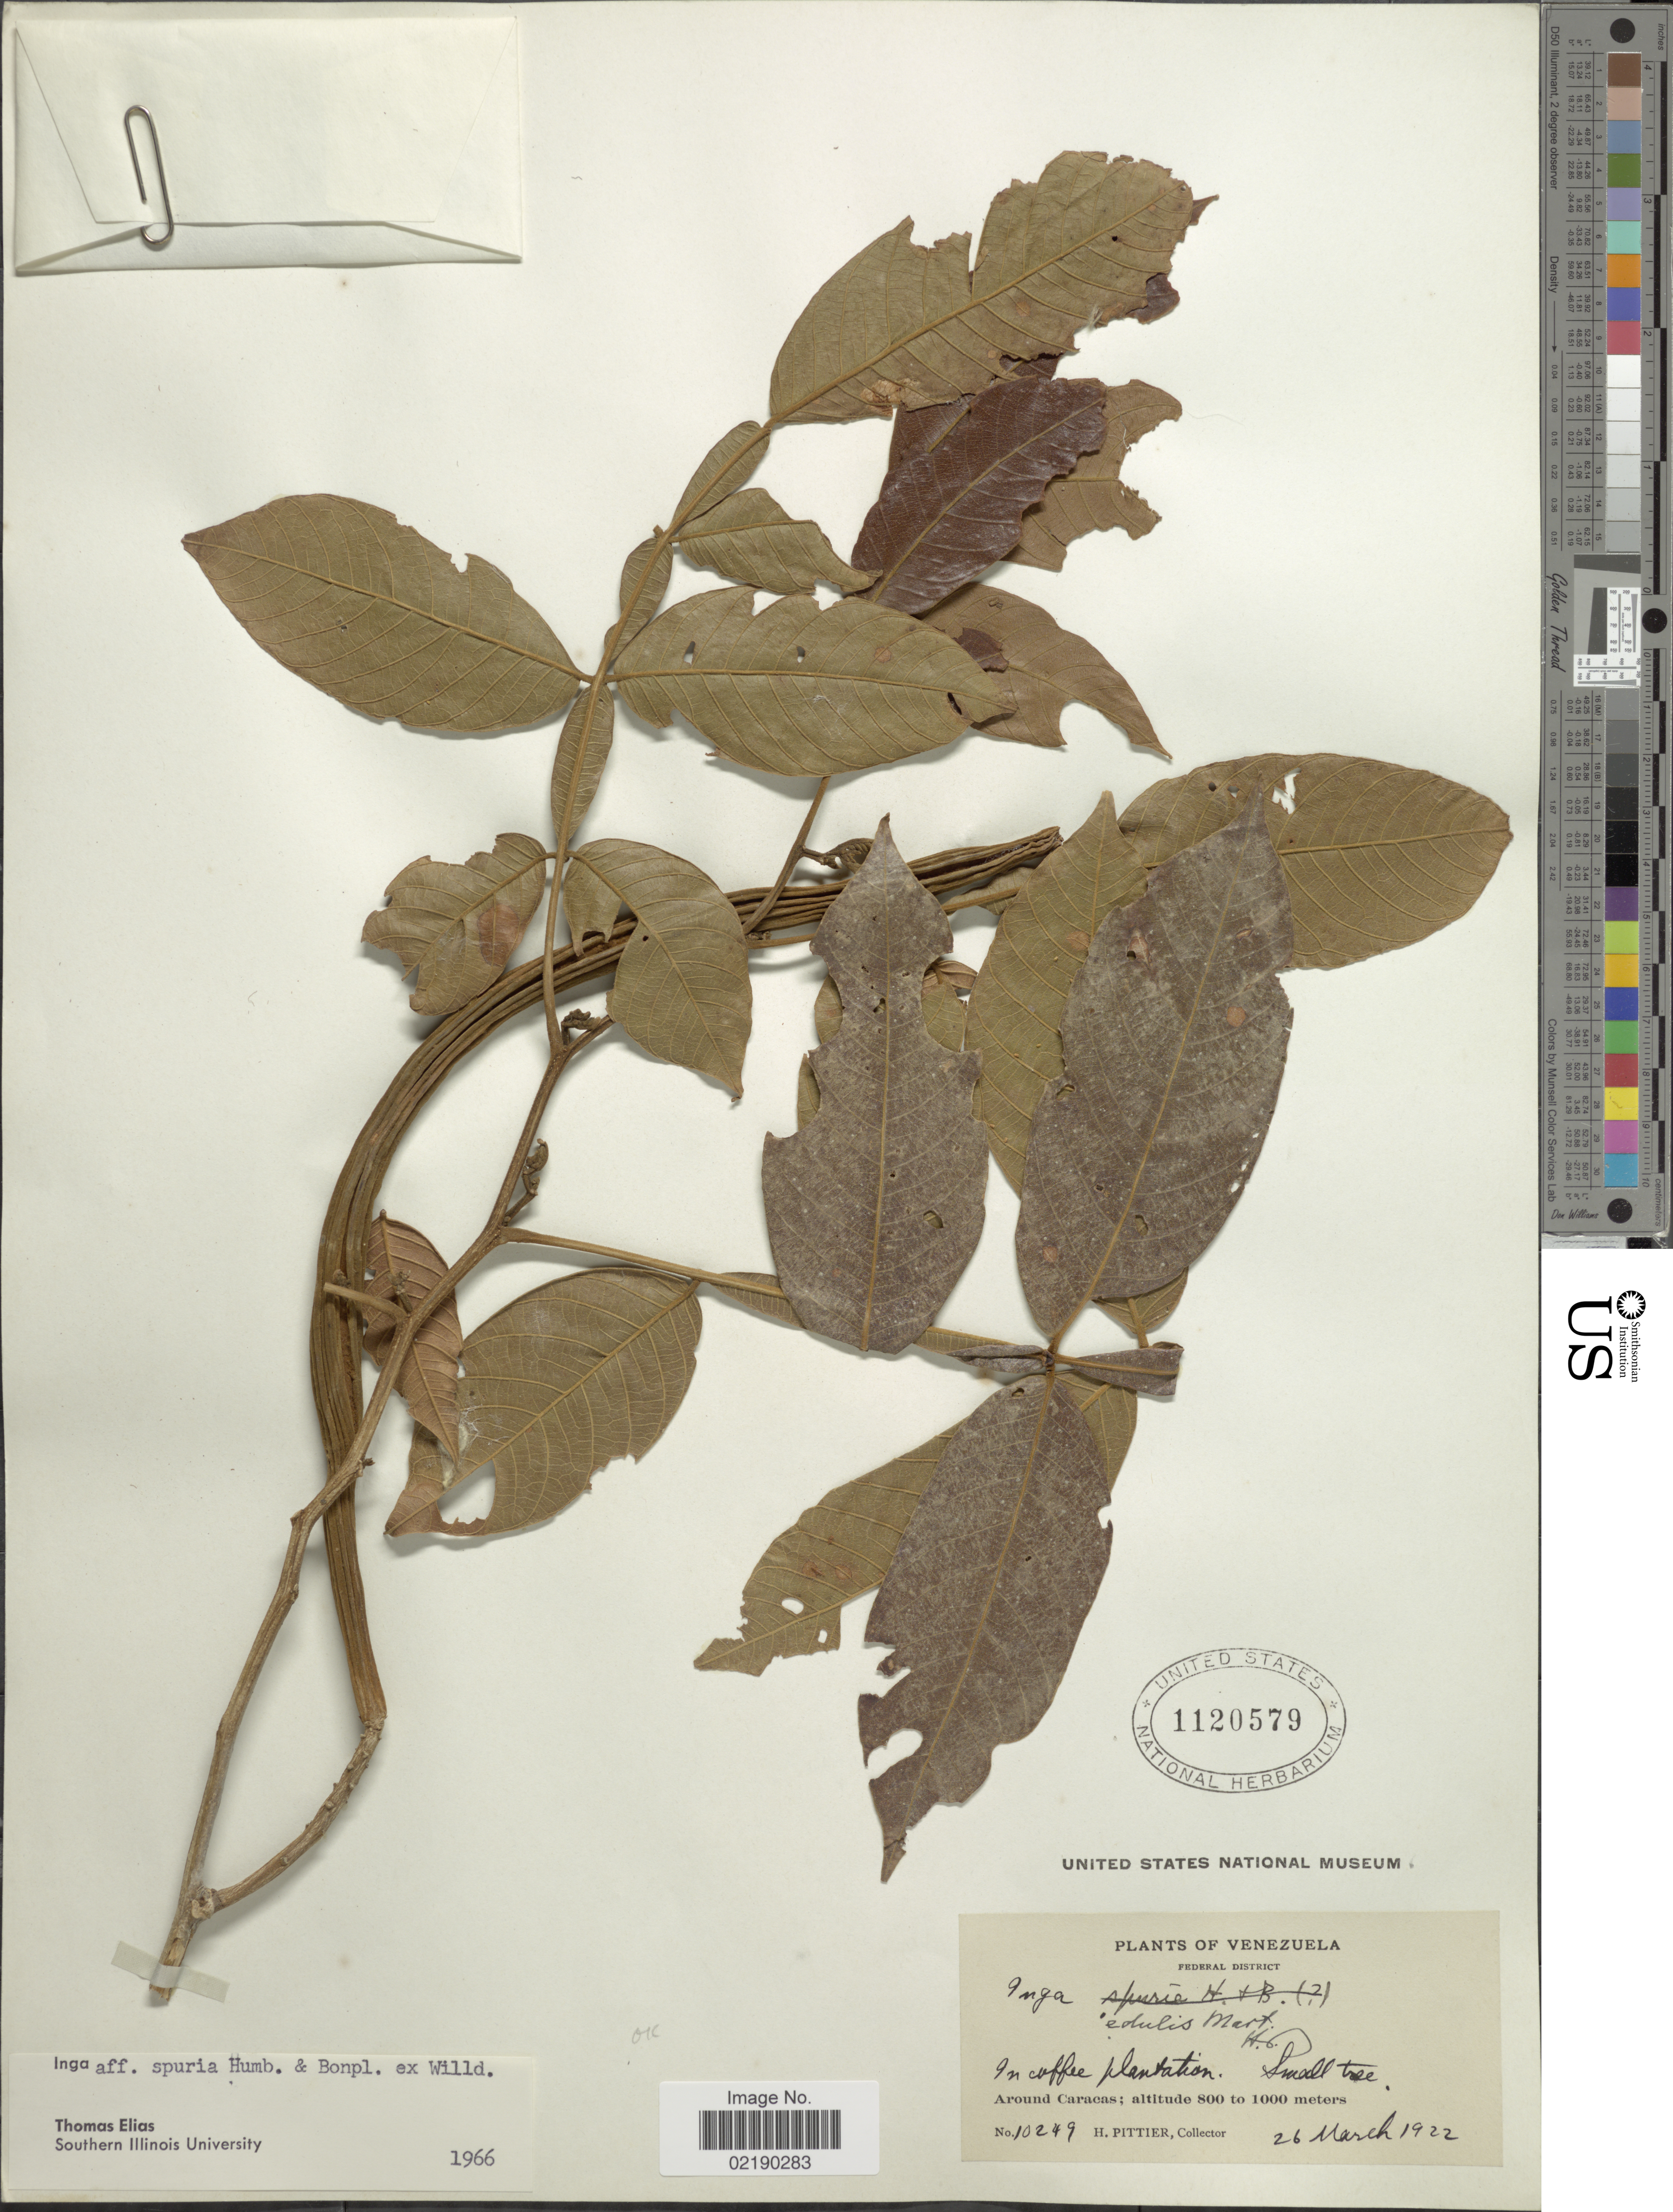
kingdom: Plantae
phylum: Tracheophyta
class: Magnoliopsida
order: Fabales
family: Fabaceae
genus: Inga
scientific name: Inga edulis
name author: Mart.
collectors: H. F. Pittier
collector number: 10249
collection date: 1922-03-26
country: Venezuela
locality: Federal District. Around Caracas.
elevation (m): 800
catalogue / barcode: US 1120579